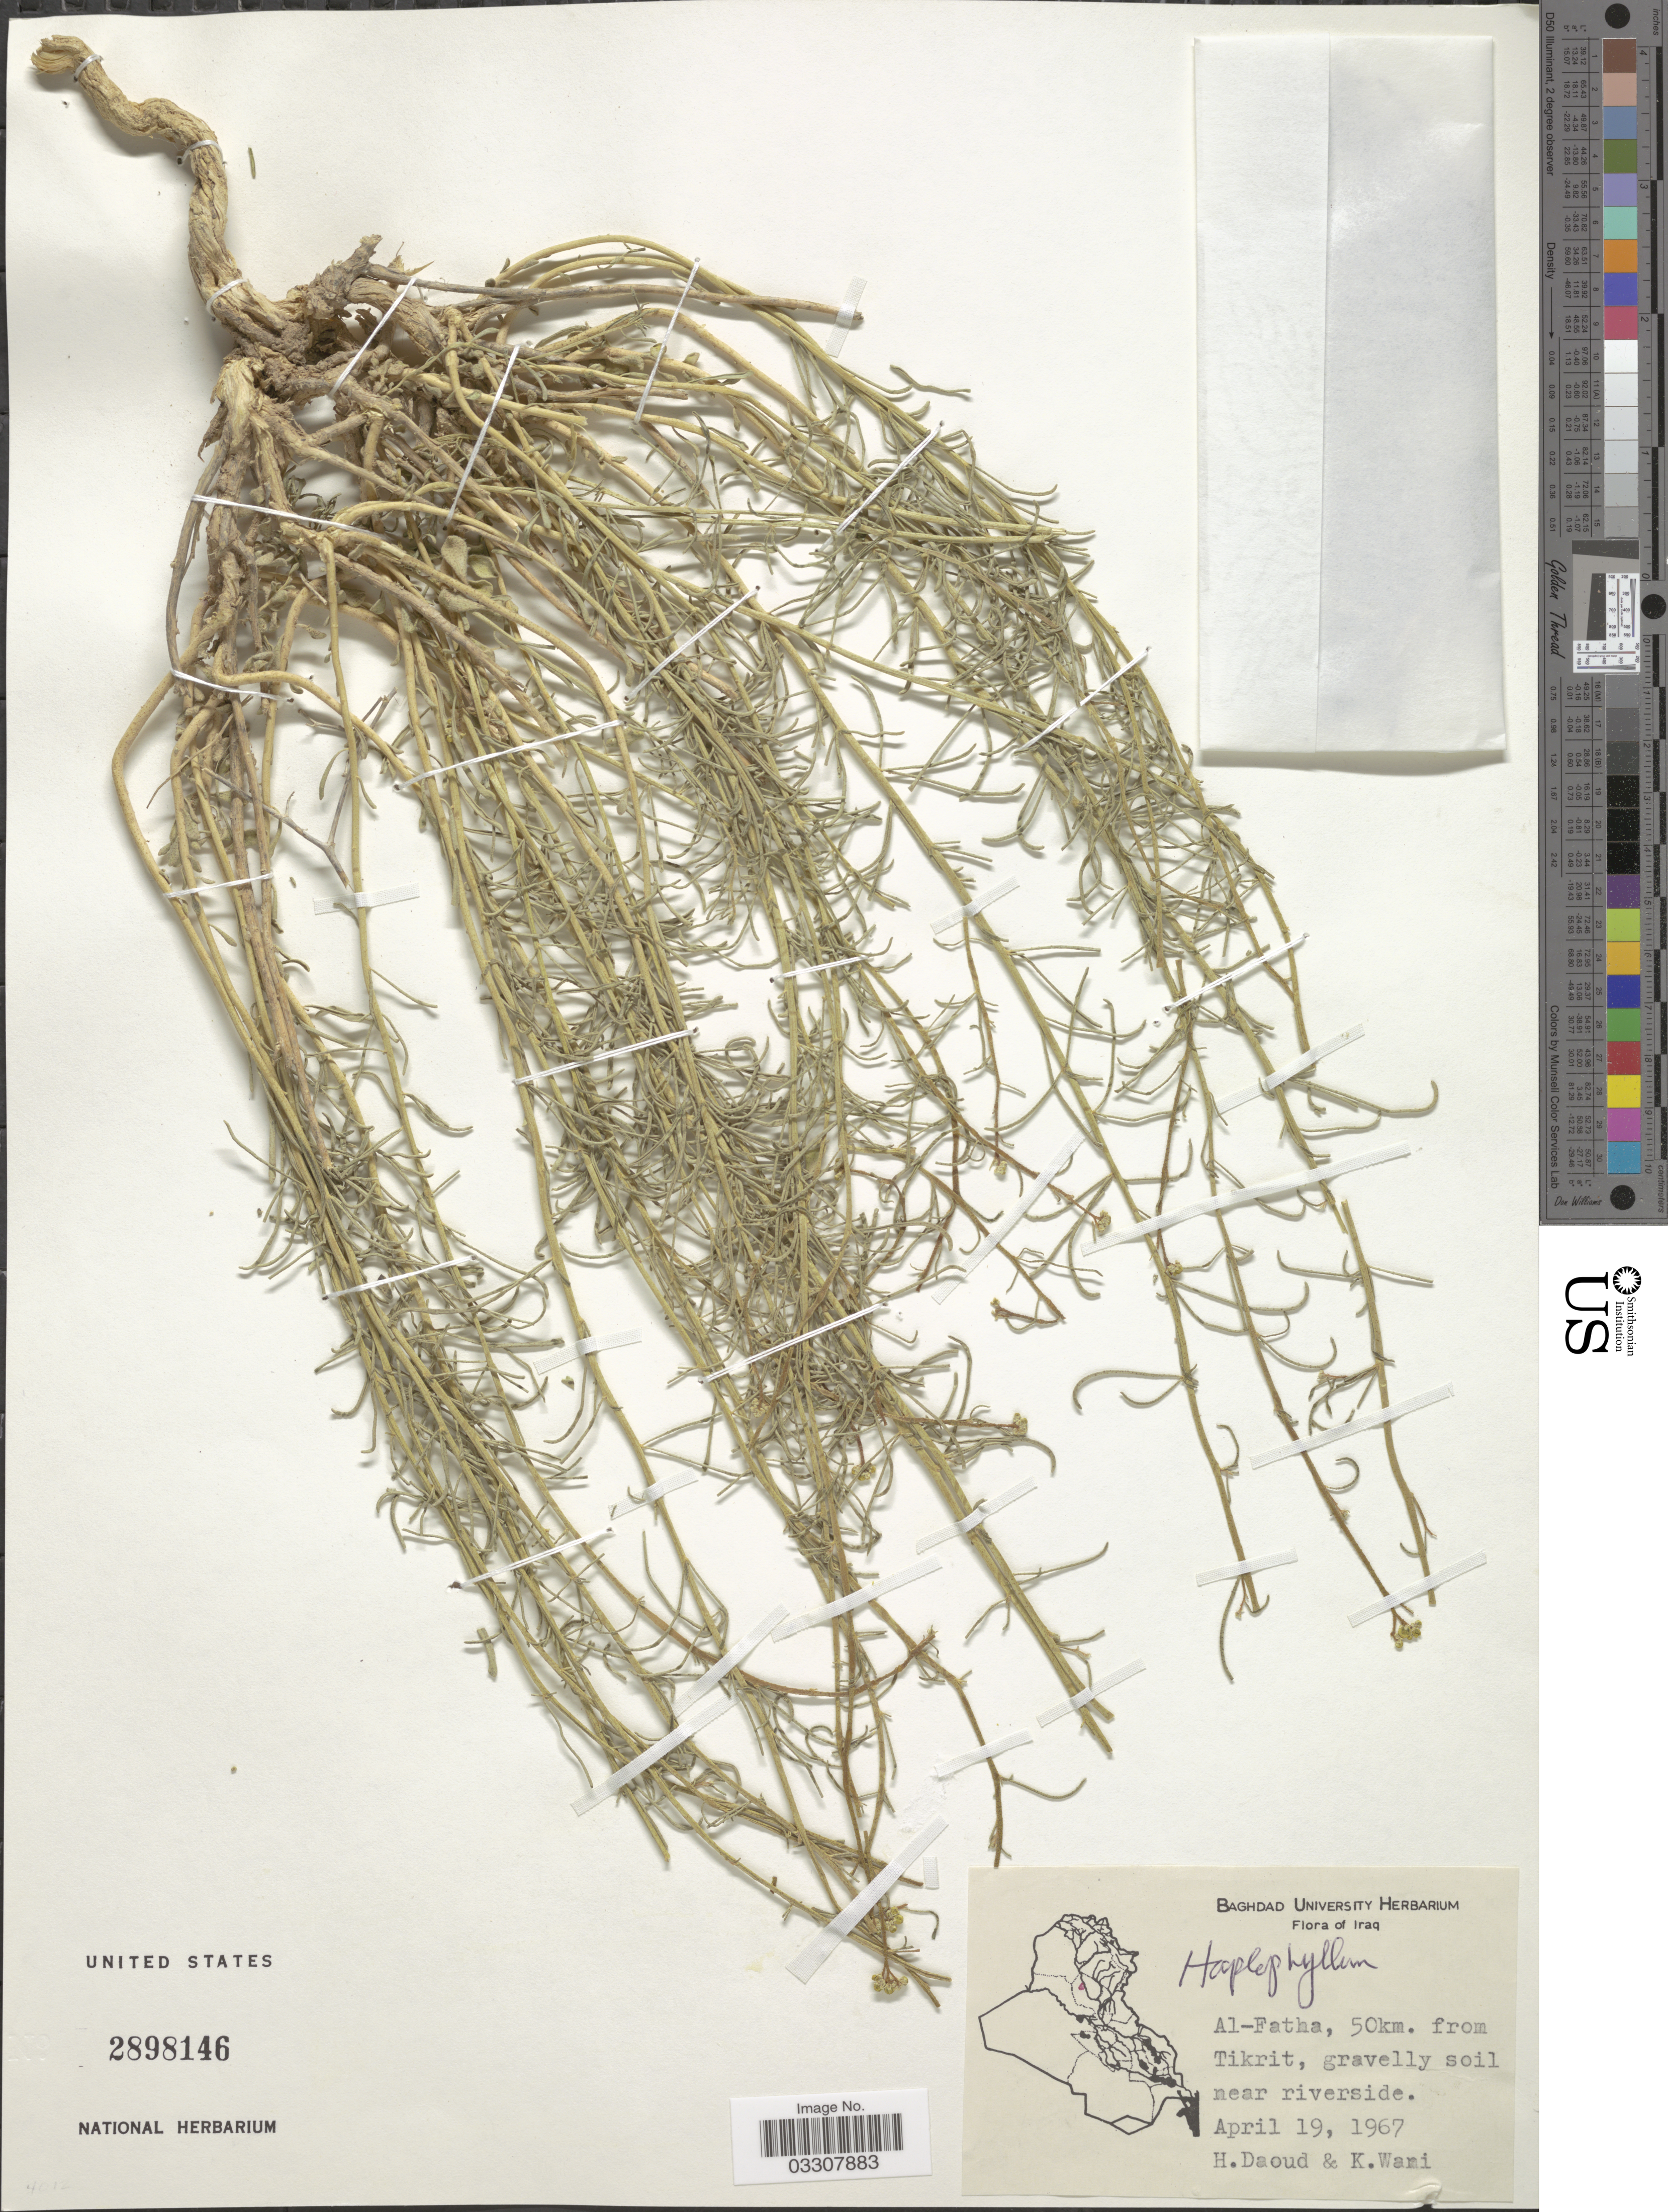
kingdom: Plantae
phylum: Tracheophyta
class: Magnoliopsida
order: Sapindales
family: Rutaceae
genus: Haplophyllum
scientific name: Haplophyllum sp.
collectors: H. Daoud & K. Wami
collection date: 1967-04-19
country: Iraq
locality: Al-Fatha, 50km. from Tikrit.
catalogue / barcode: US 2898146